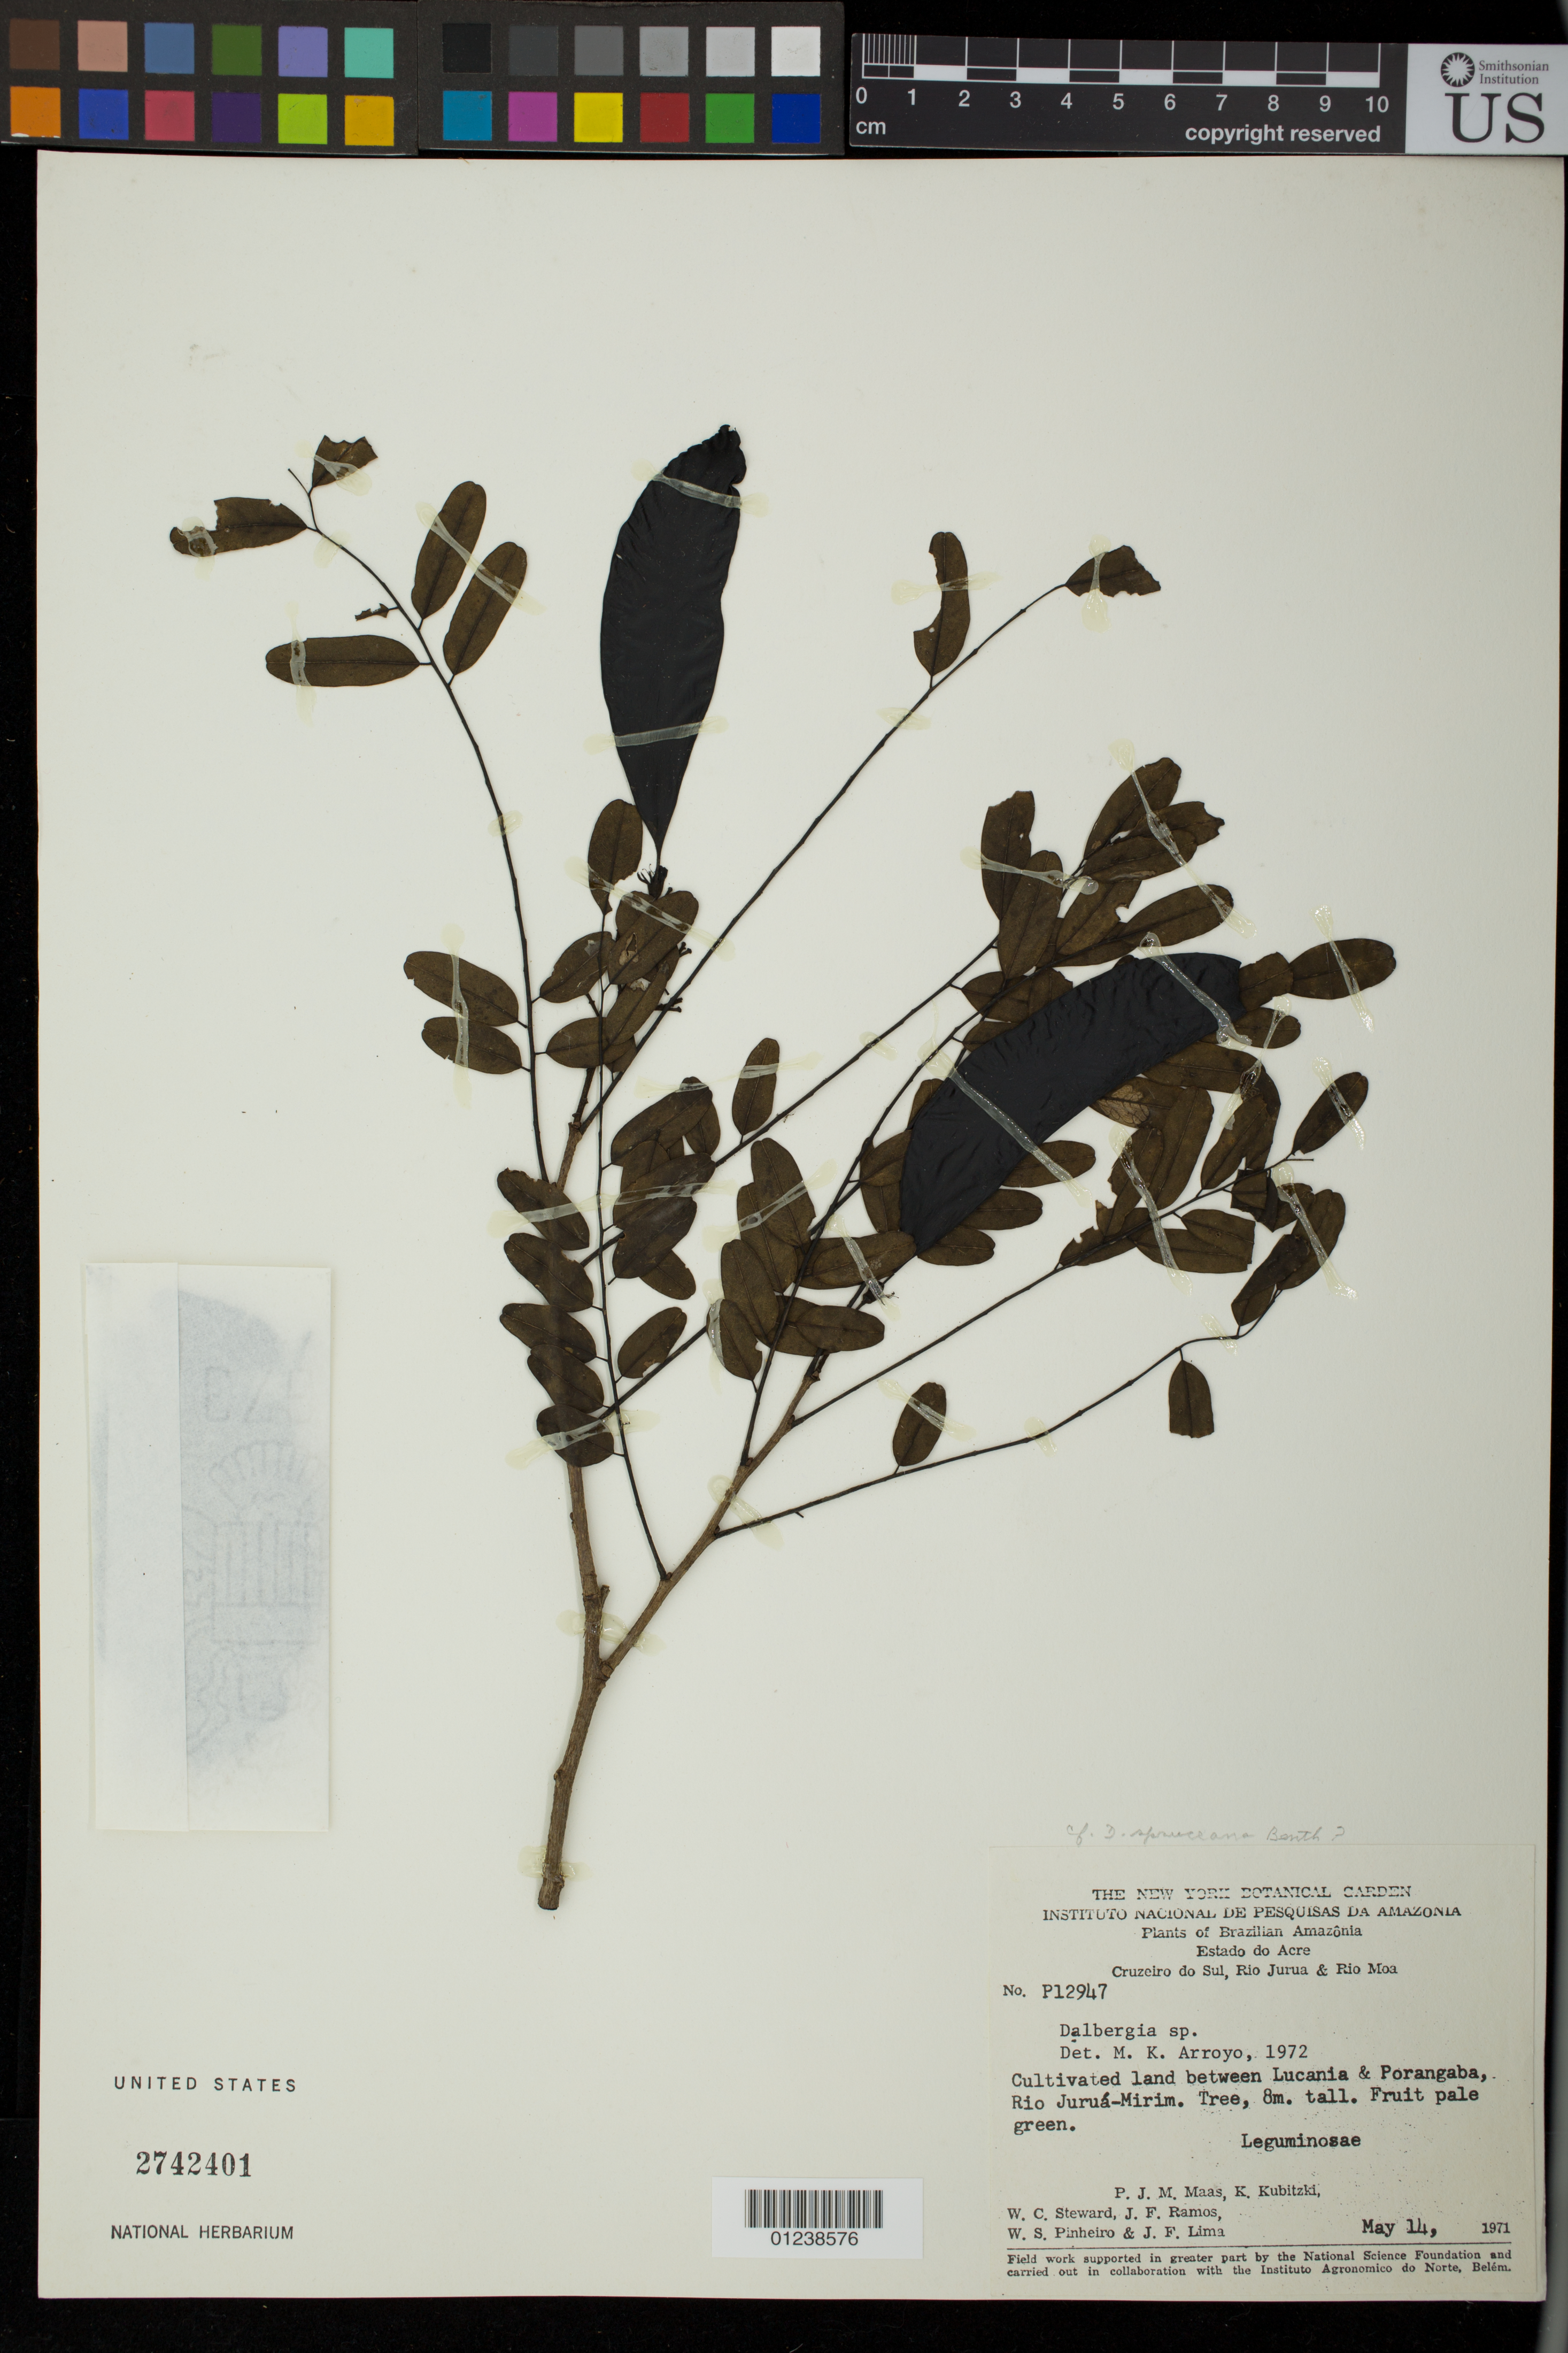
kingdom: Plantae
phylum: Tracheophyta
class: Magnoliopsida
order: Fabales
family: Fabaceae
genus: Dalbergia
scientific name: Dalbergia spruceana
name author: Benth.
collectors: P. Maas, K. Kubitzki, W. C. Steward, J. F. Ramos, W. S. Pinheiro & J. F. Lima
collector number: P12947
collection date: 1971-05-14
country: Brazil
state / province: Acre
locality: Cruzeiro do Sul, Rio Jurua & Rio Moa.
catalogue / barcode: US 2742401